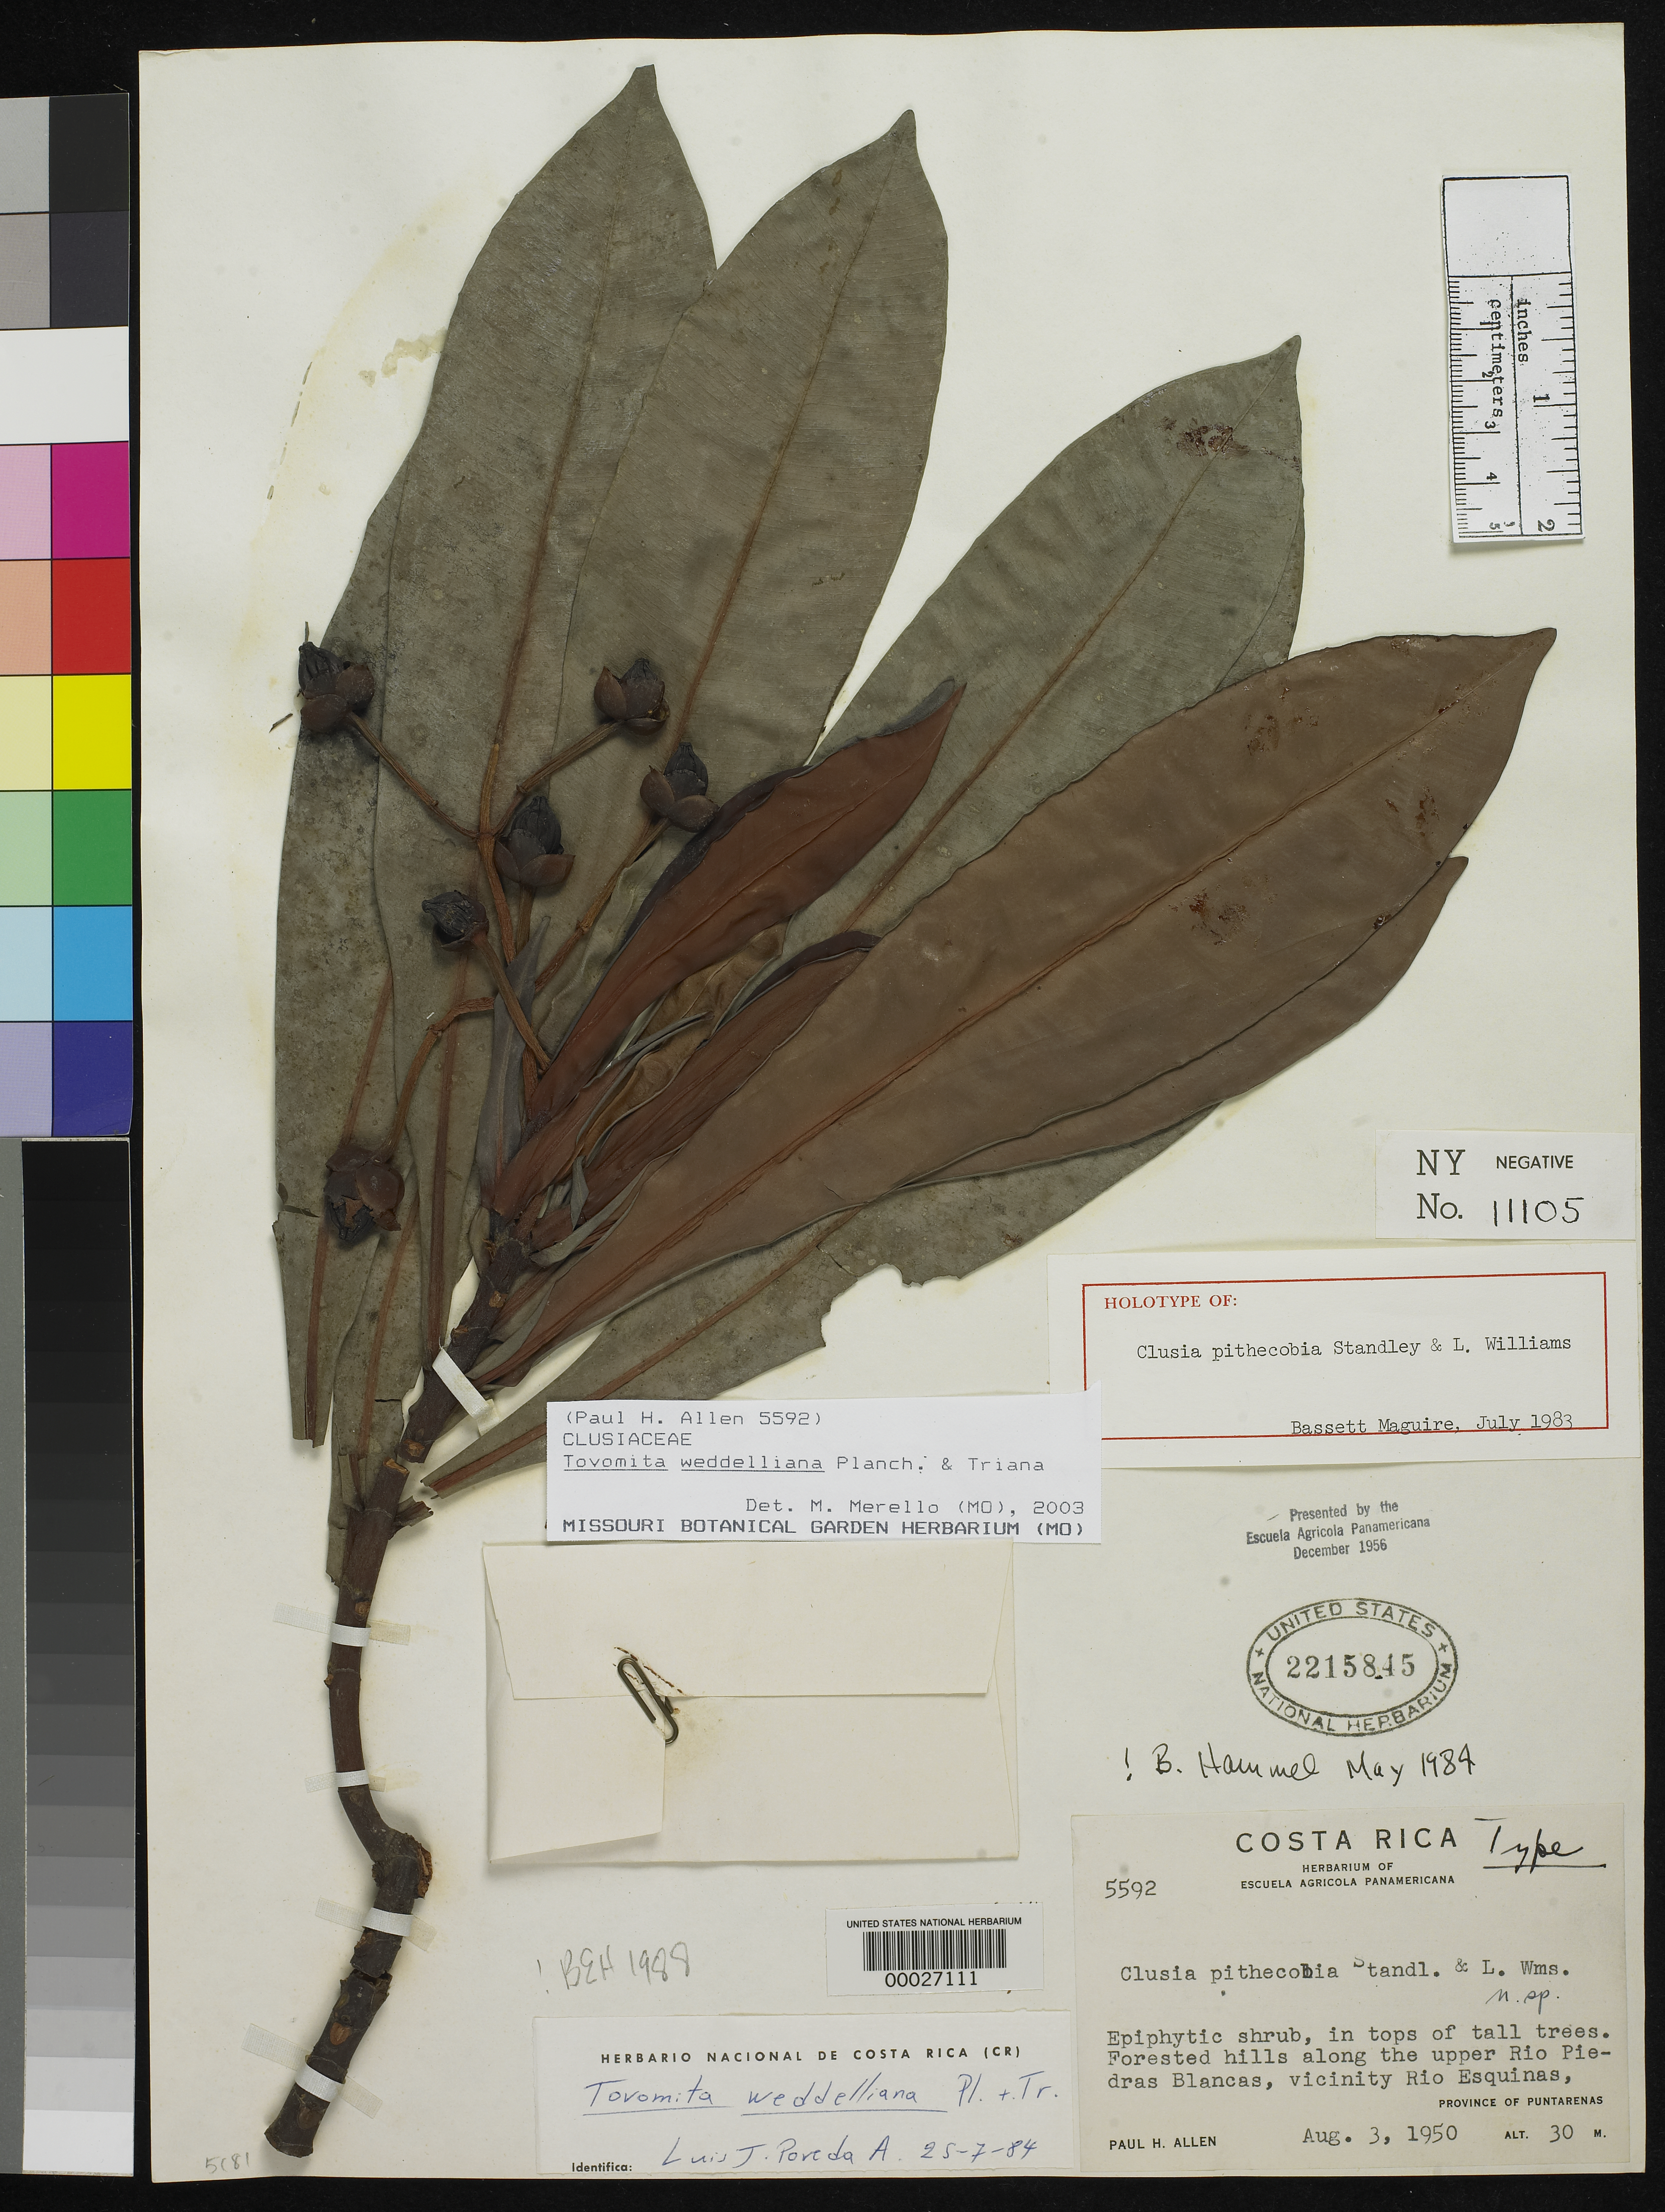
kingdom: Plantae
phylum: Tracheophyta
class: Magnoliopsida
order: Malpighiales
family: Clusiaceae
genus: Clusia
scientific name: Clusia pithecobia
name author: Standl. & L.O. Williams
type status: Holotype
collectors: P. H. Allen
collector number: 5592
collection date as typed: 03 Aug 1950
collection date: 1950-08-03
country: Costa Rica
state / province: Puntarenas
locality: Rio Esquinas.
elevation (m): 30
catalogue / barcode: US 2215845